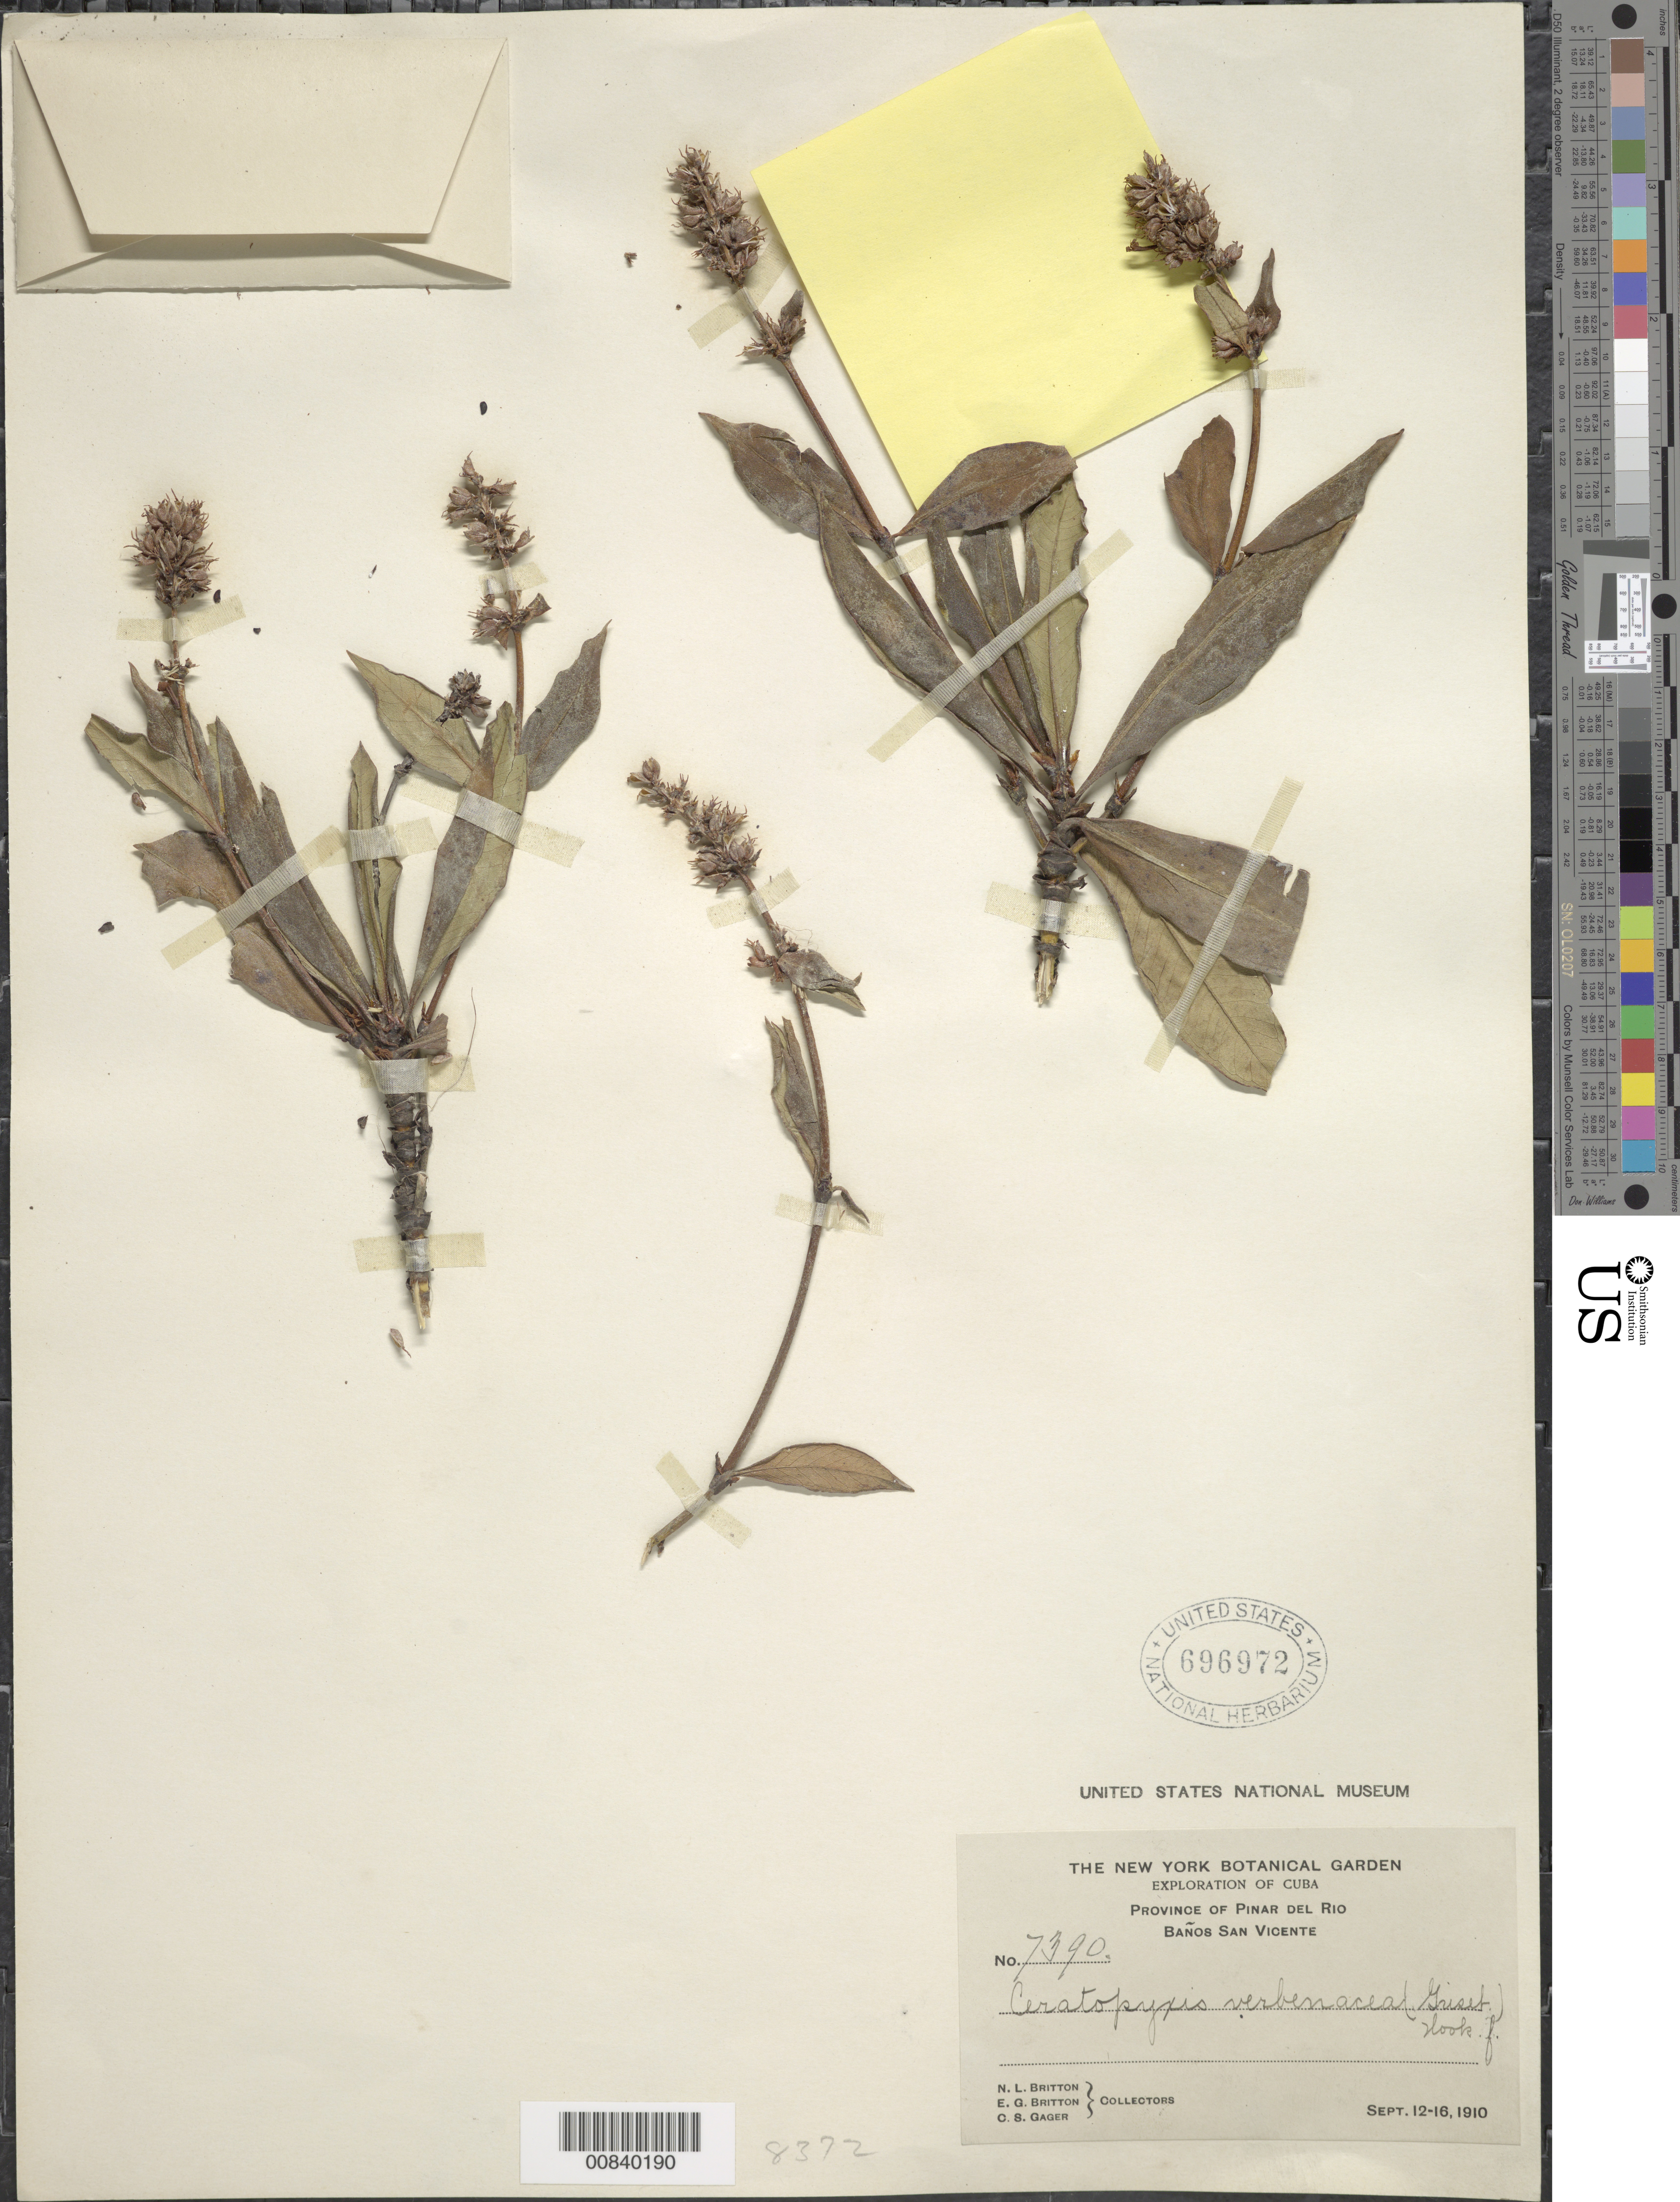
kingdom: Plantae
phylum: Tracheophyta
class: Magnoliopsida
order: Gentianales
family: Rubiaceae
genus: Ceratopyxis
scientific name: Ceratopyxis verbenacea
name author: (Griseb.) Hook. f.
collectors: N. Britton, E. G. Britton & C. Gager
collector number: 7390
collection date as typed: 12 Sep 1910 to 16 Sep 1910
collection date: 1910-09-12/1910-09-16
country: Cuba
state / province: Pinar del Río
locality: Baños San Vicente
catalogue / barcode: US 696972